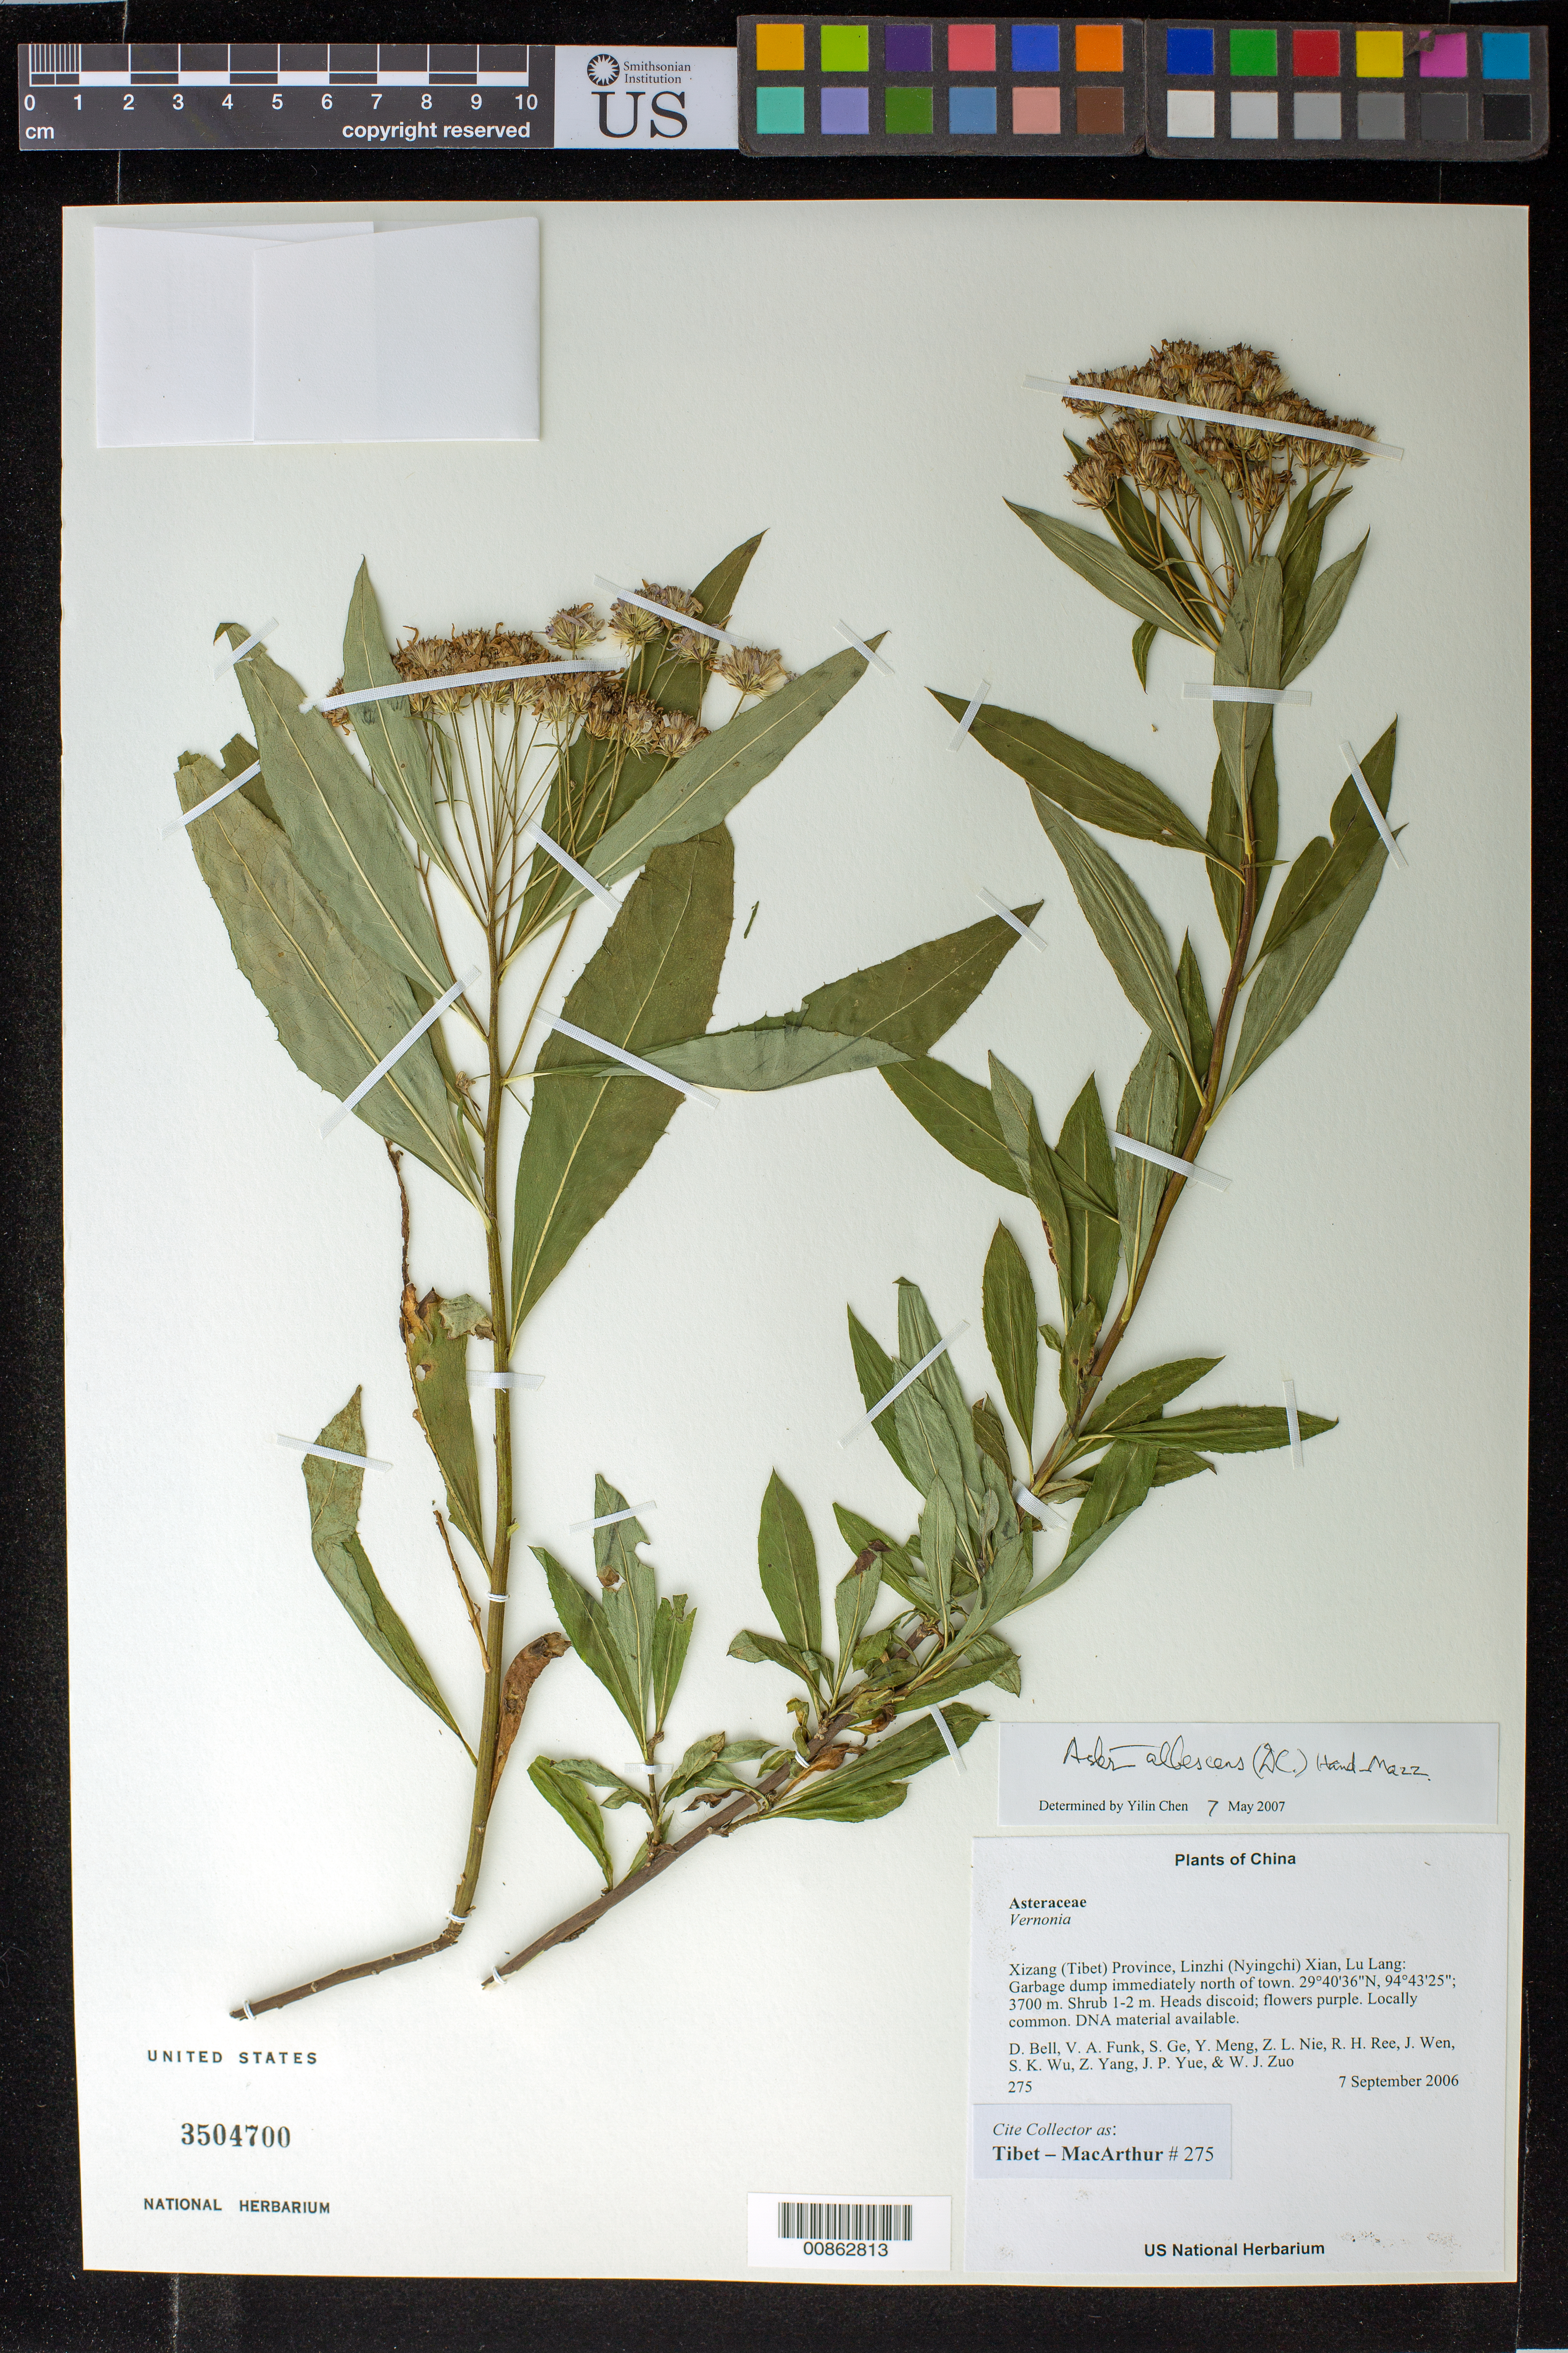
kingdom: Plantae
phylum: Tracheophyta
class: Magnoliopsida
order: Asterales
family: Asteraceae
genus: Aster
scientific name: Aster albescens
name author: Wall.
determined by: Yilin Chen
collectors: Tibet-MacArthur, D. A. Bell, V. Funk, S. Ge, Y. Meng, Z. Nie, R. Ree, J. Wen, S. K. Wu, Z. Yang, J. Yue & W. Zuo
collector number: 275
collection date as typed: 07 Sep 2006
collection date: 2006-09-07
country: China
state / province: Xizang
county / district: Linzhi (Nyingchi) Xian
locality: Lu Lang. Garbage dump immediately north of town.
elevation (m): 3700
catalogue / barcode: US 3504700